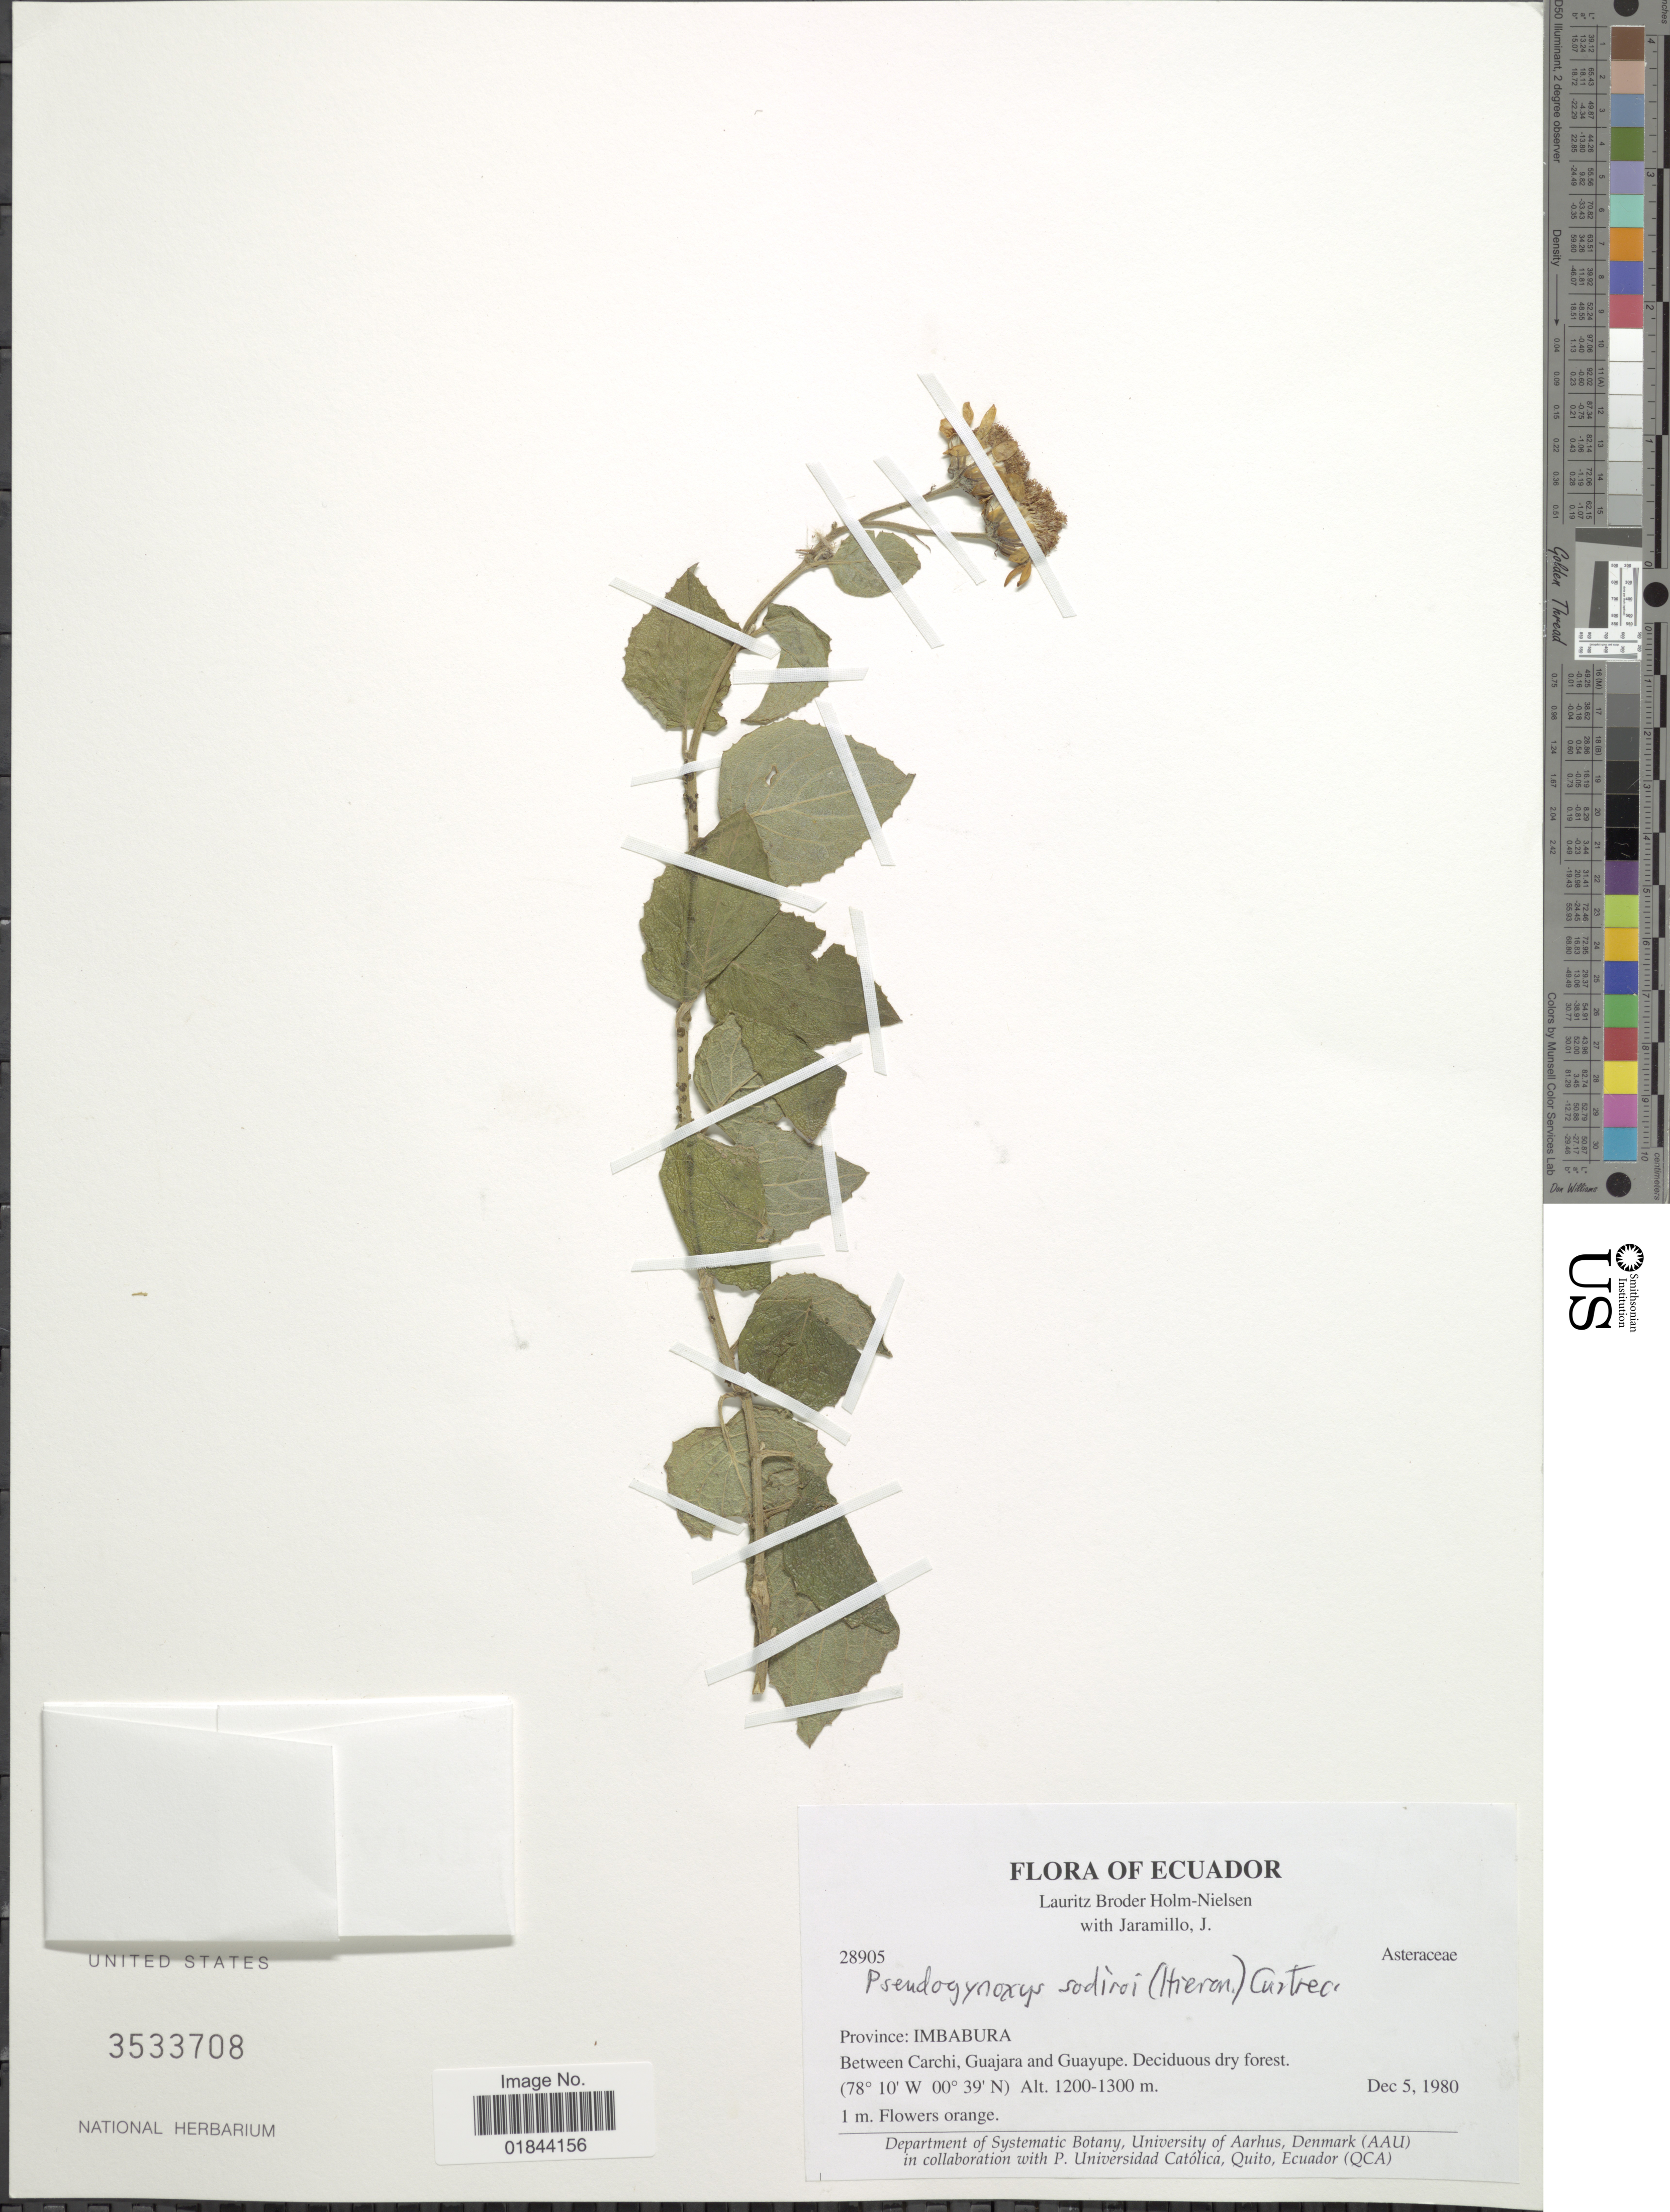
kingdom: Plantae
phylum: Tracheophyta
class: Magnoliopsida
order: Asterales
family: Asteraceae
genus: Pseudogynoxys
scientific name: Pseudogynoxys sodiroi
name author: (Hieron.) Cuatrec.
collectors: L. B. Holm-Nielsen & J. Jaramillo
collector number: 28905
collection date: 1980-12-05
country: Ecuador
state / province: Imbabura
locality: Between Carchi, Guajara and Guayupe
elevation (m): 1200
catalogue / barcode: US 3533708